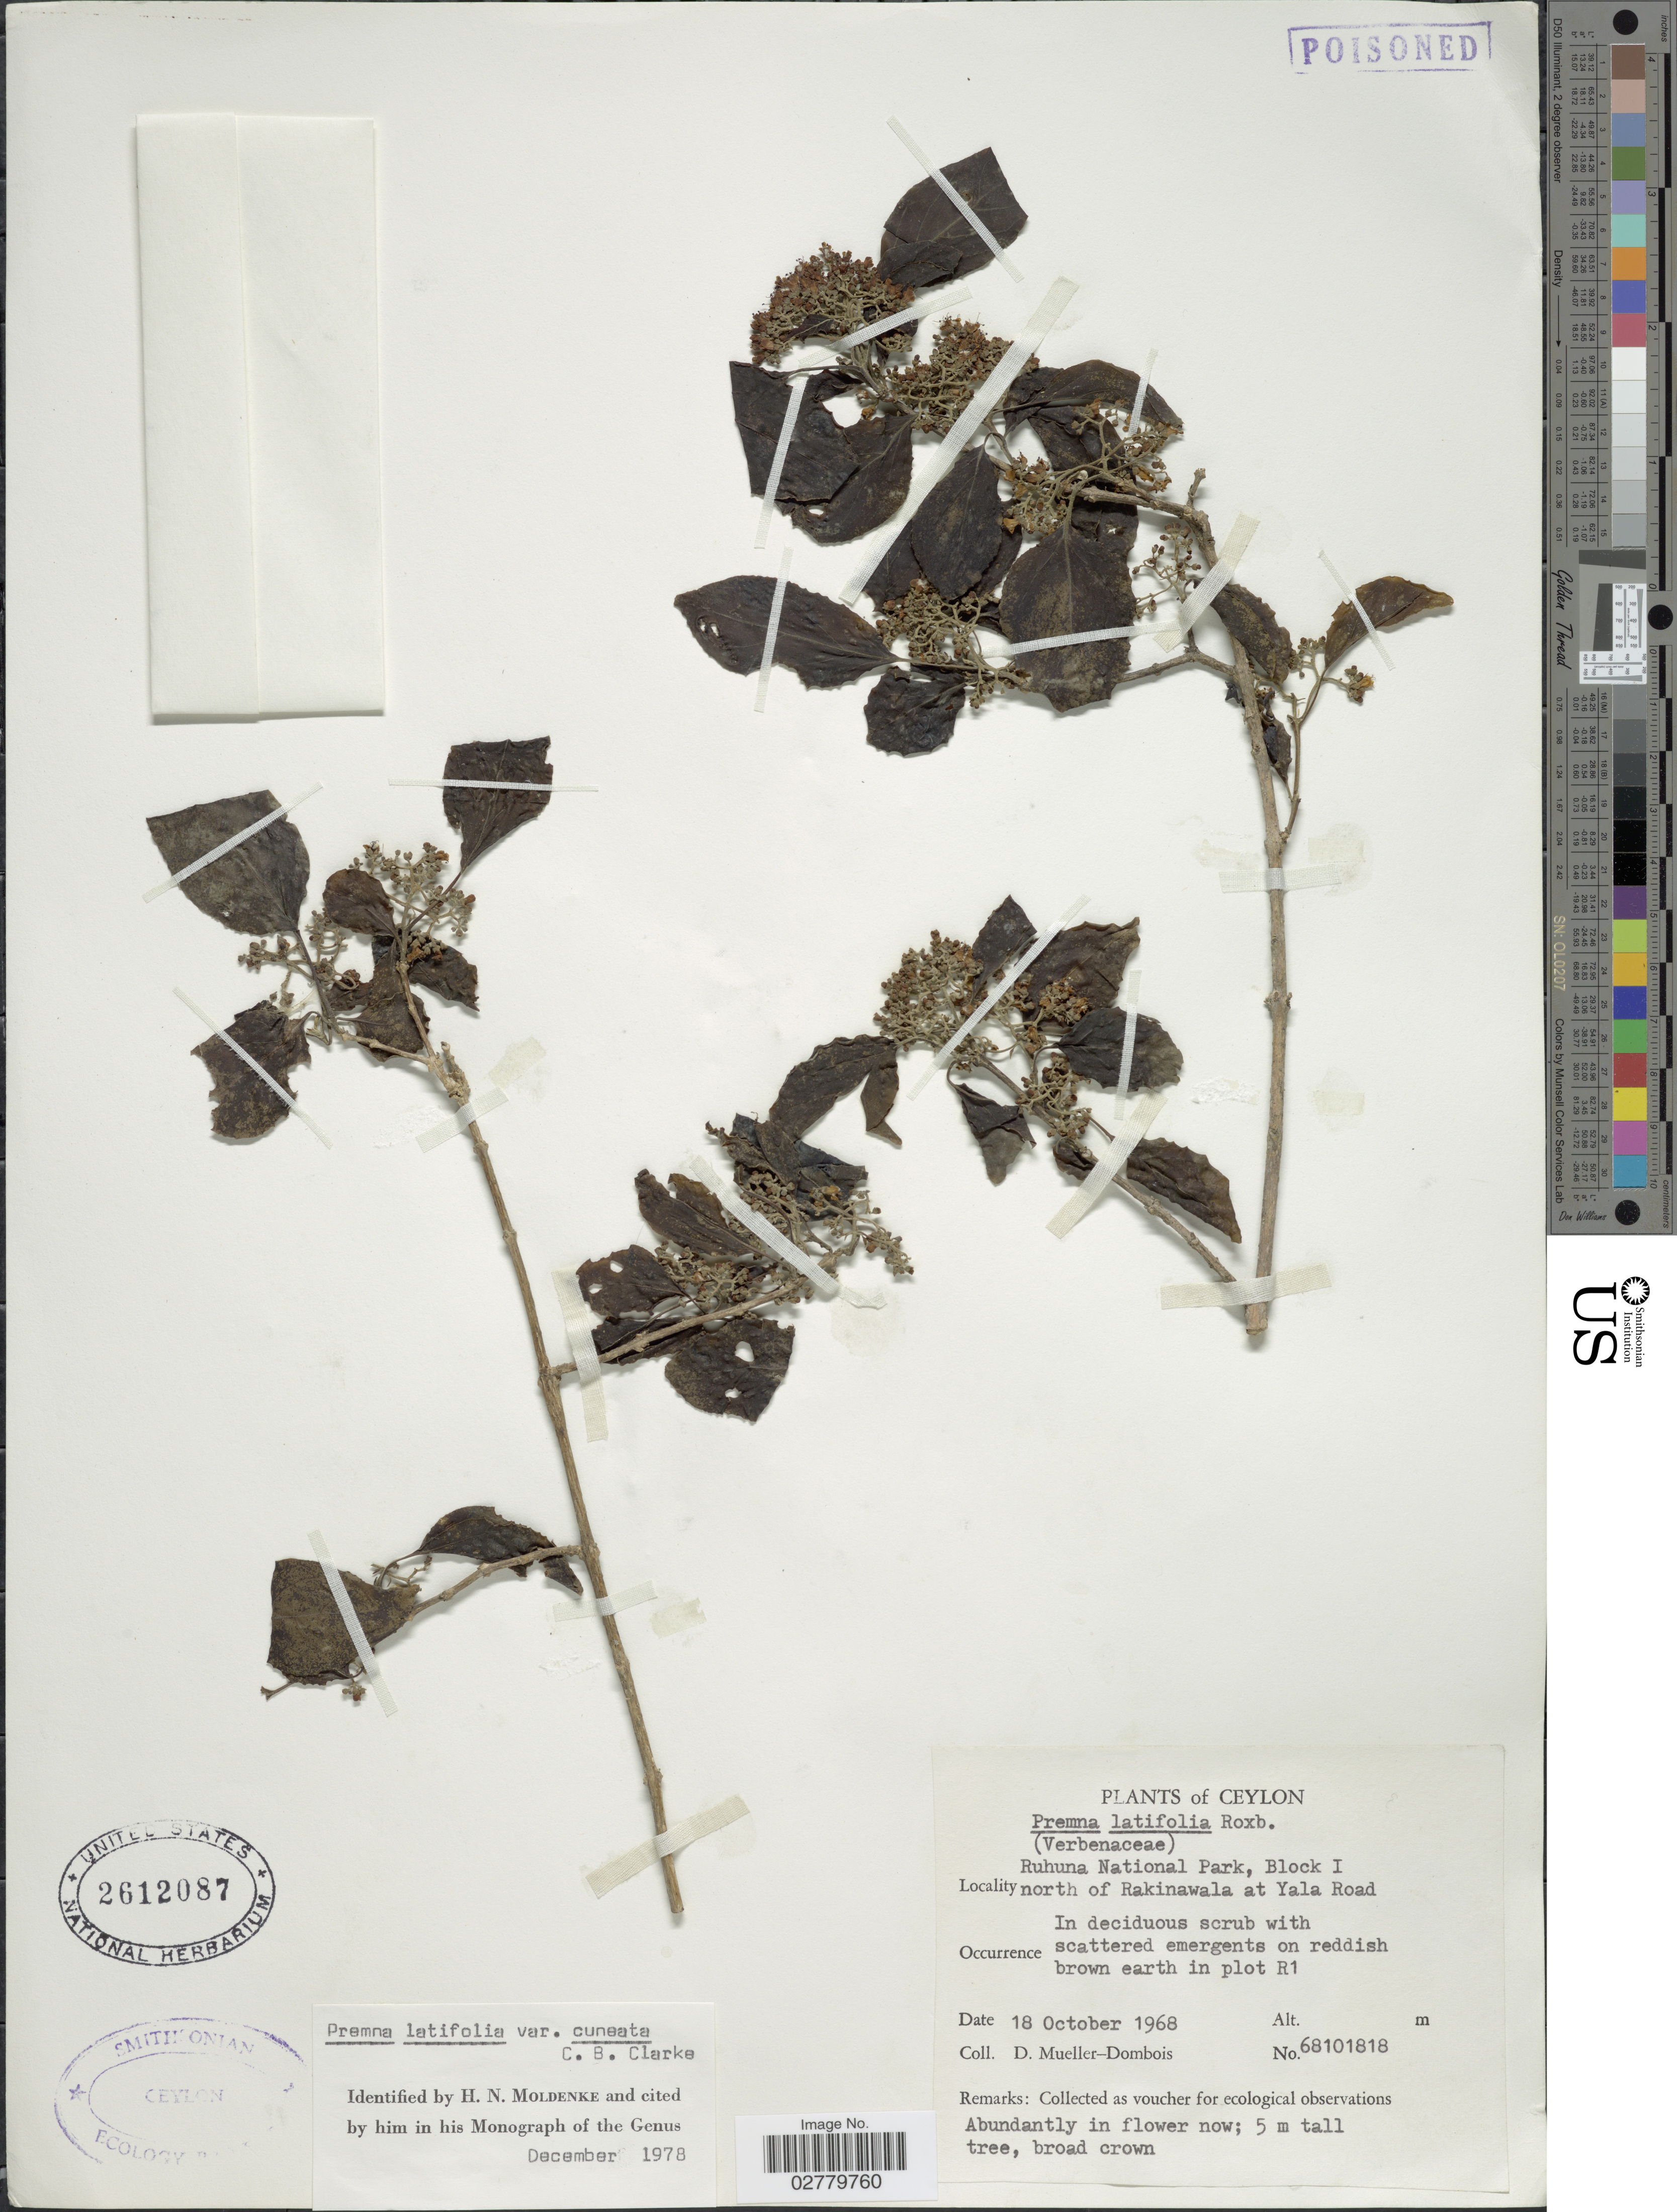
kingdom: Plantae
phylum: Tracheophyta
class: Magnoliopsida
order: Lamiales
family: Lamiaceae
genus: Premna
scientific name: Premna odorata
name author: Blanco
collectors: D. Mueller-Dombois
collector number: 68101818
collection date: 1968-10-18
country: Sri Lanka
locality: Ceylon. Ruhuna National Park, Block I north of Rakinawala at Yala Road. Plot R1.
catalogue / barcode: US 2612087